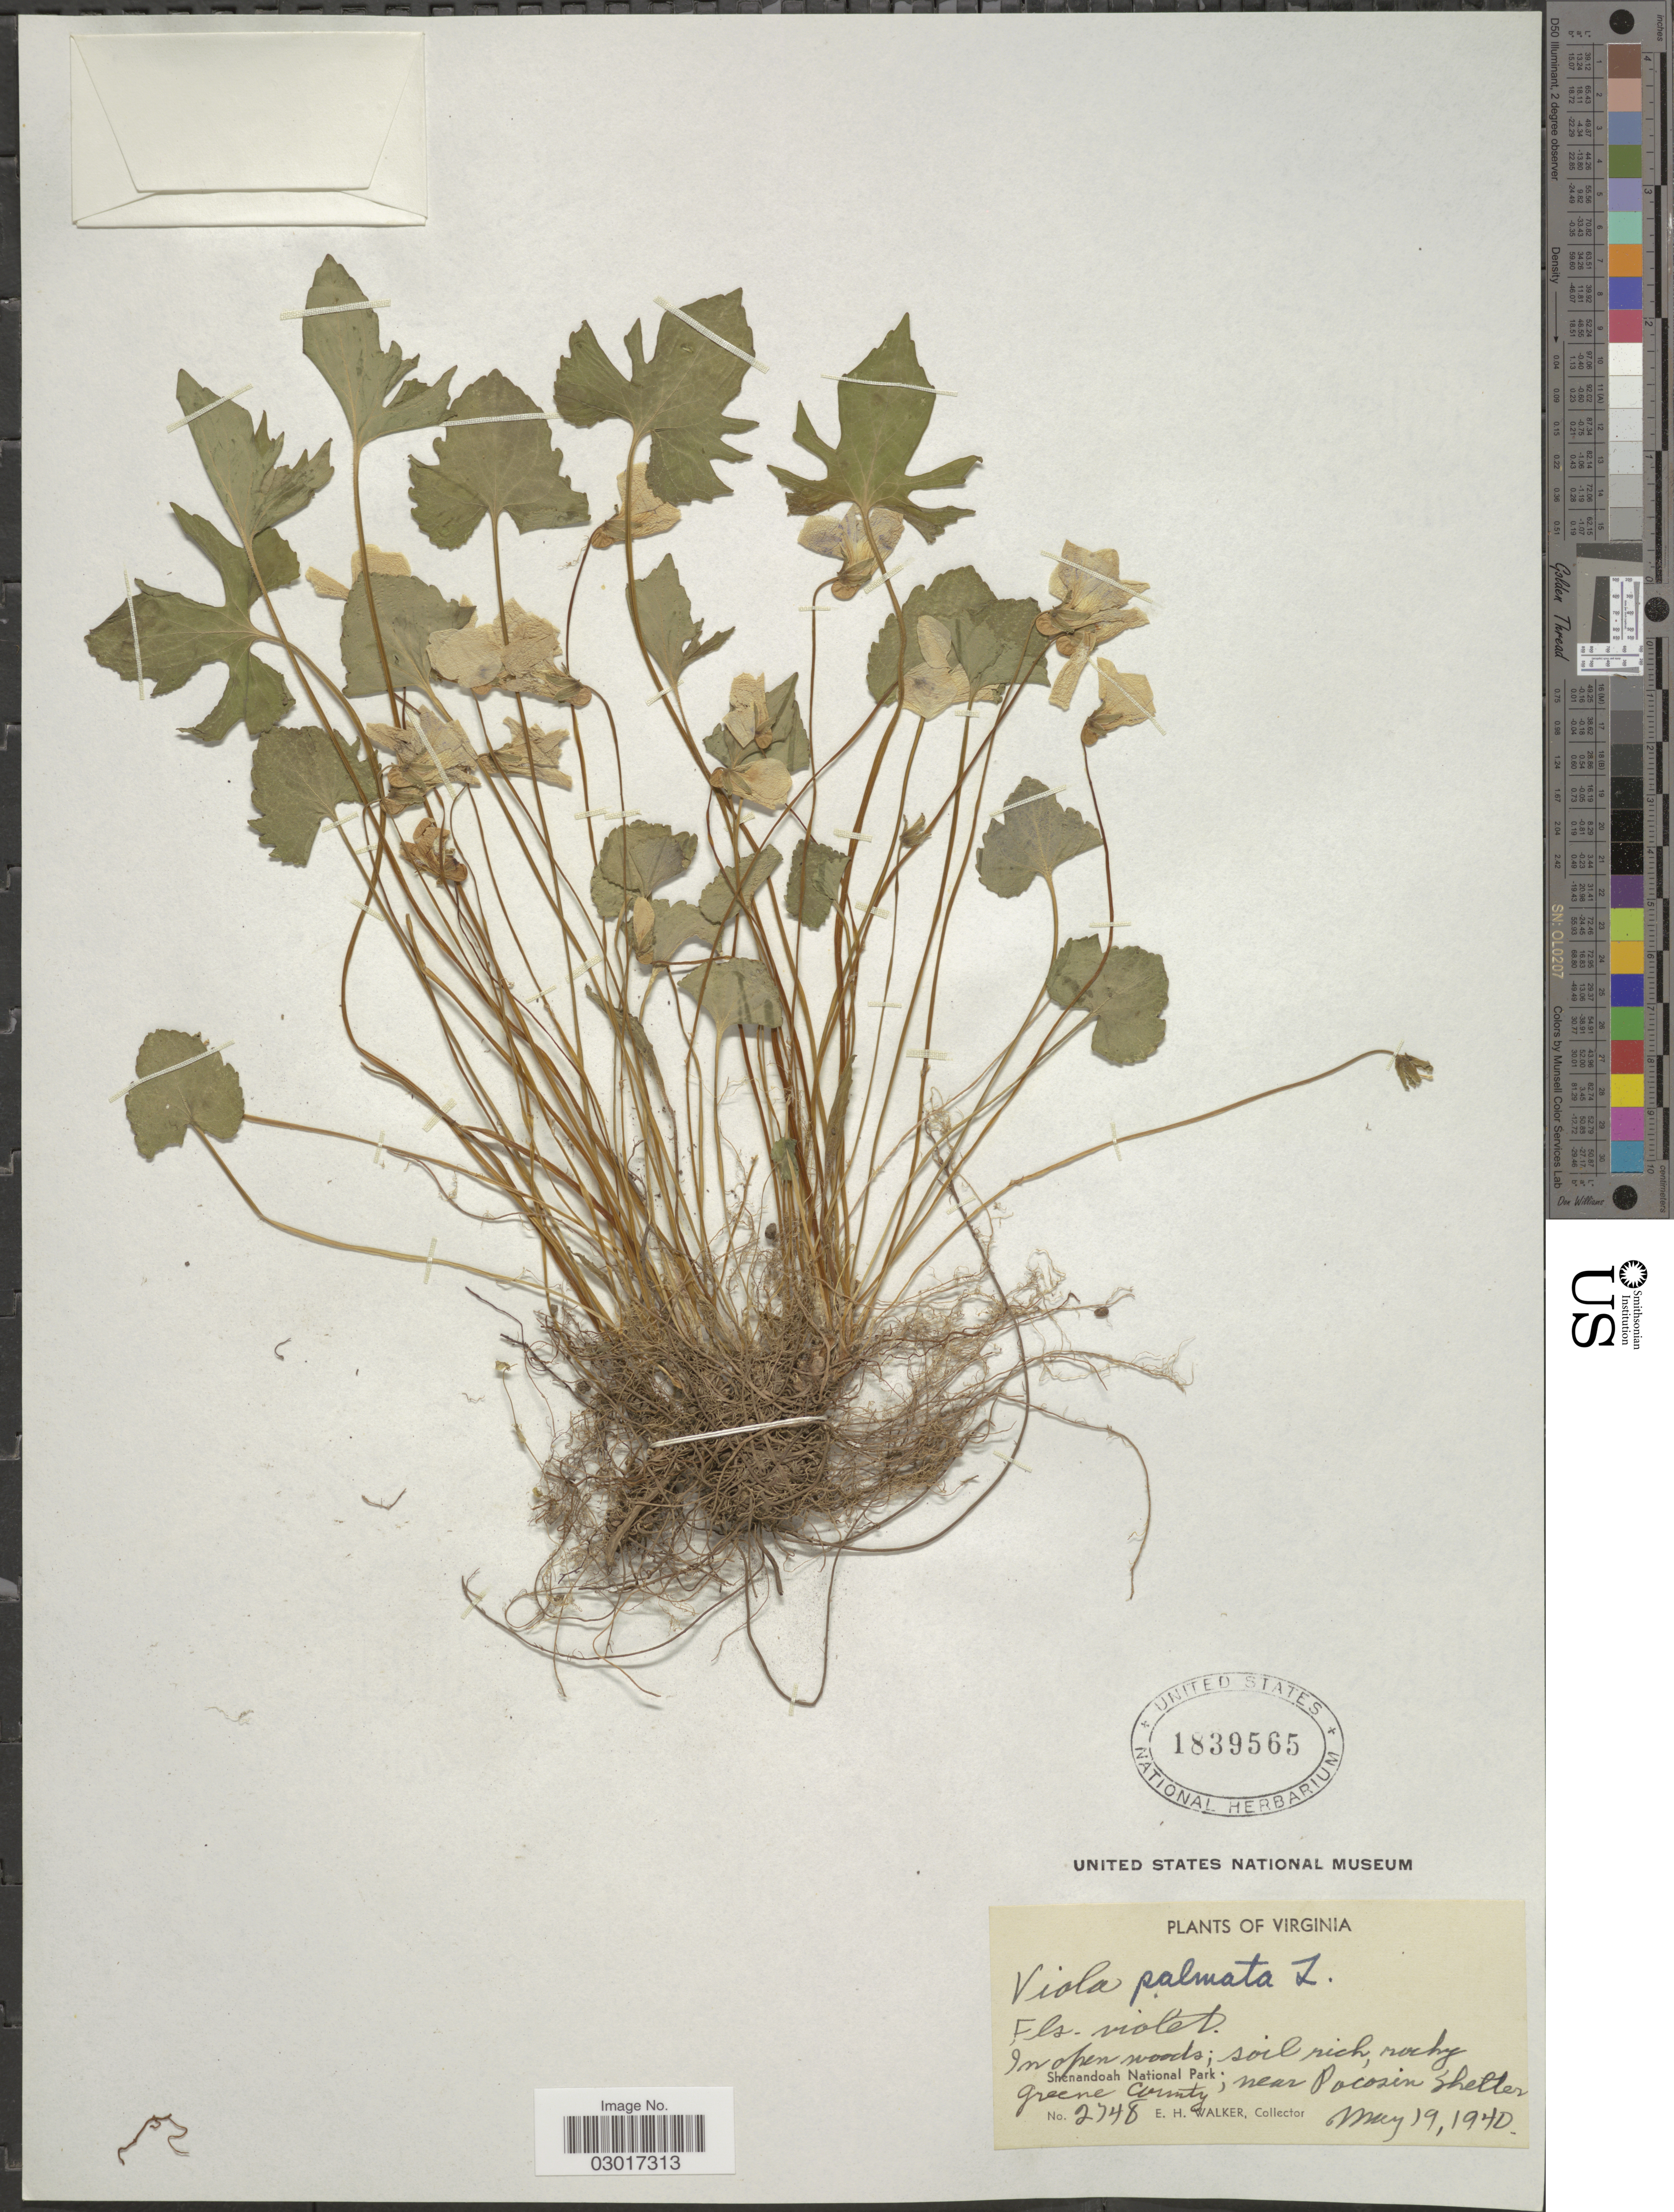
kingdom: Plantae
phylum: Tracheophyta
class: Magnoliopsida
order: Malpighiales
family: Violaceae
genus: Viola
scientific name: Viola triloba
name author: Schwein.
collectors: E. H. Walker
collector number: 2748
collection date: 1940-05-19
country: United States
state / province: Virginia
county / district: Greene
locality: Shenandoah National Park; near Pocosin Shelter, Greene County.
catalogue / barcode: US 1839565